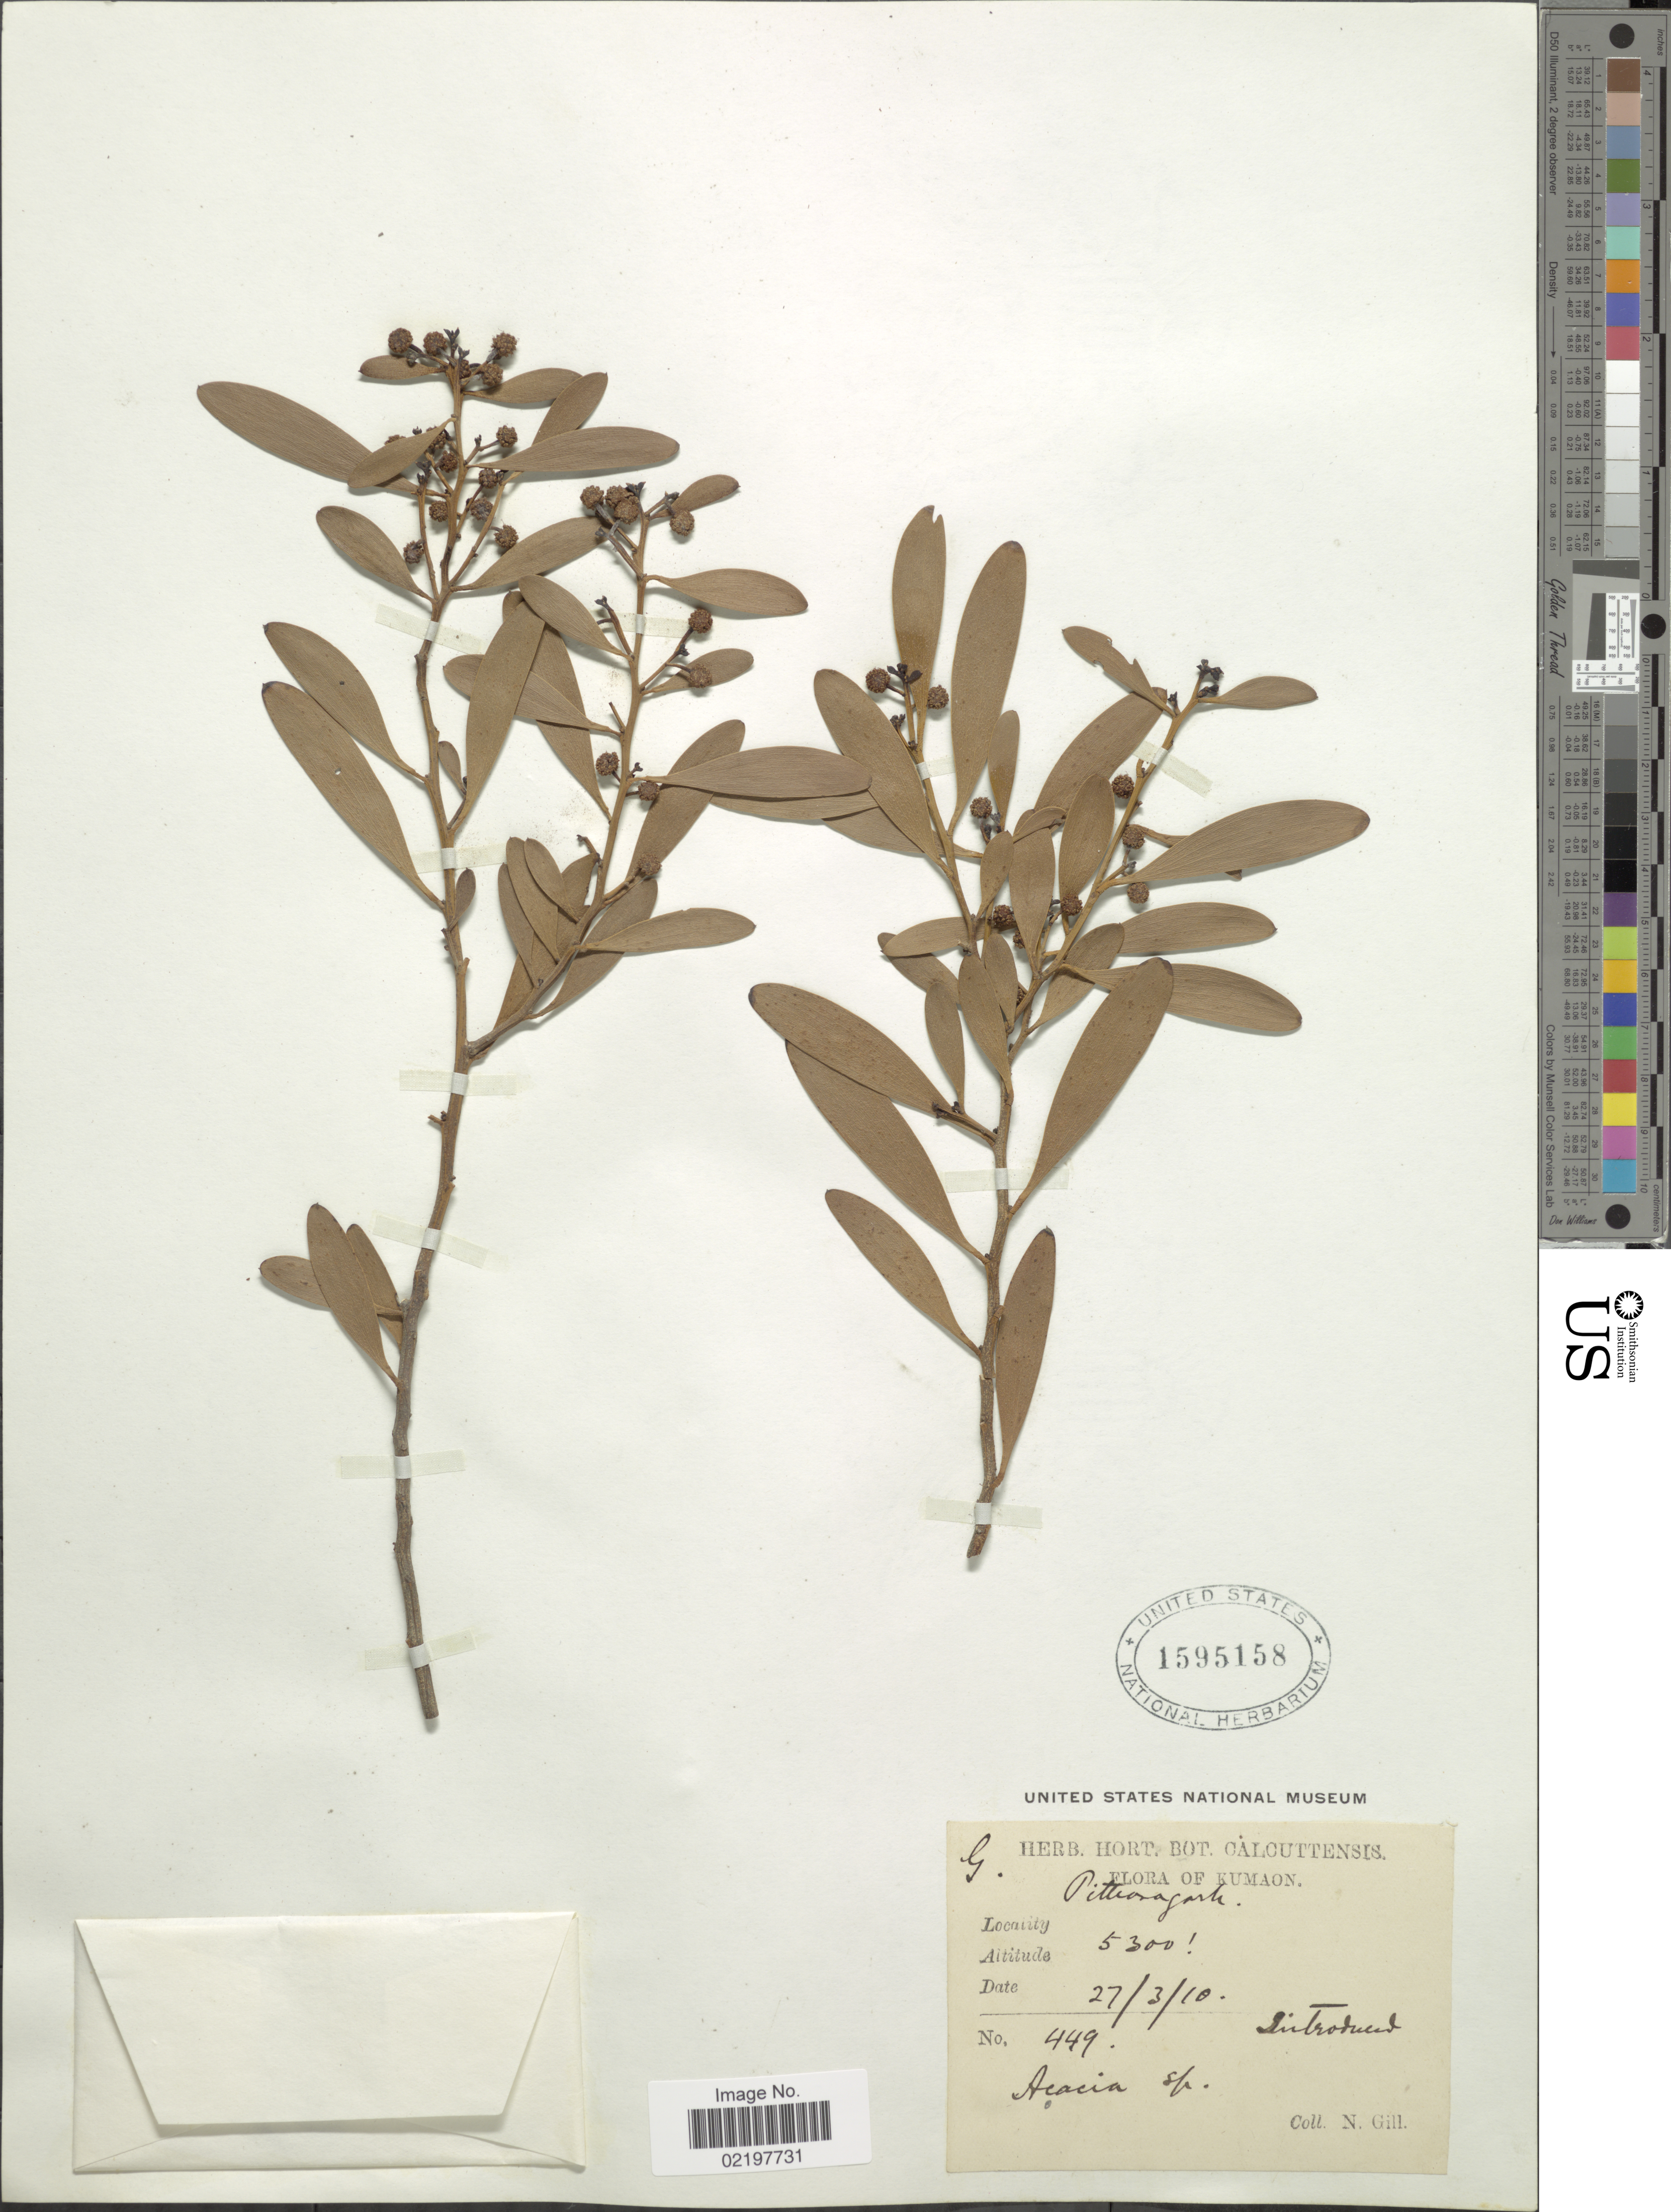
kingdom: Plantae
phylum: Tracheophyta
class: Magnoliopsida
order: Fabales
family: Fabaceae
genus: Acacia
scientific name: Acacia sp.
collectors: N. Gill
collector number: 449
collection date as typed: Transcribed d/m/y: 27/3/10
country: India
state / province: Uttarakhand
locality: Kumaon, Pithoragarh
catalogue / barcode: US 1595158